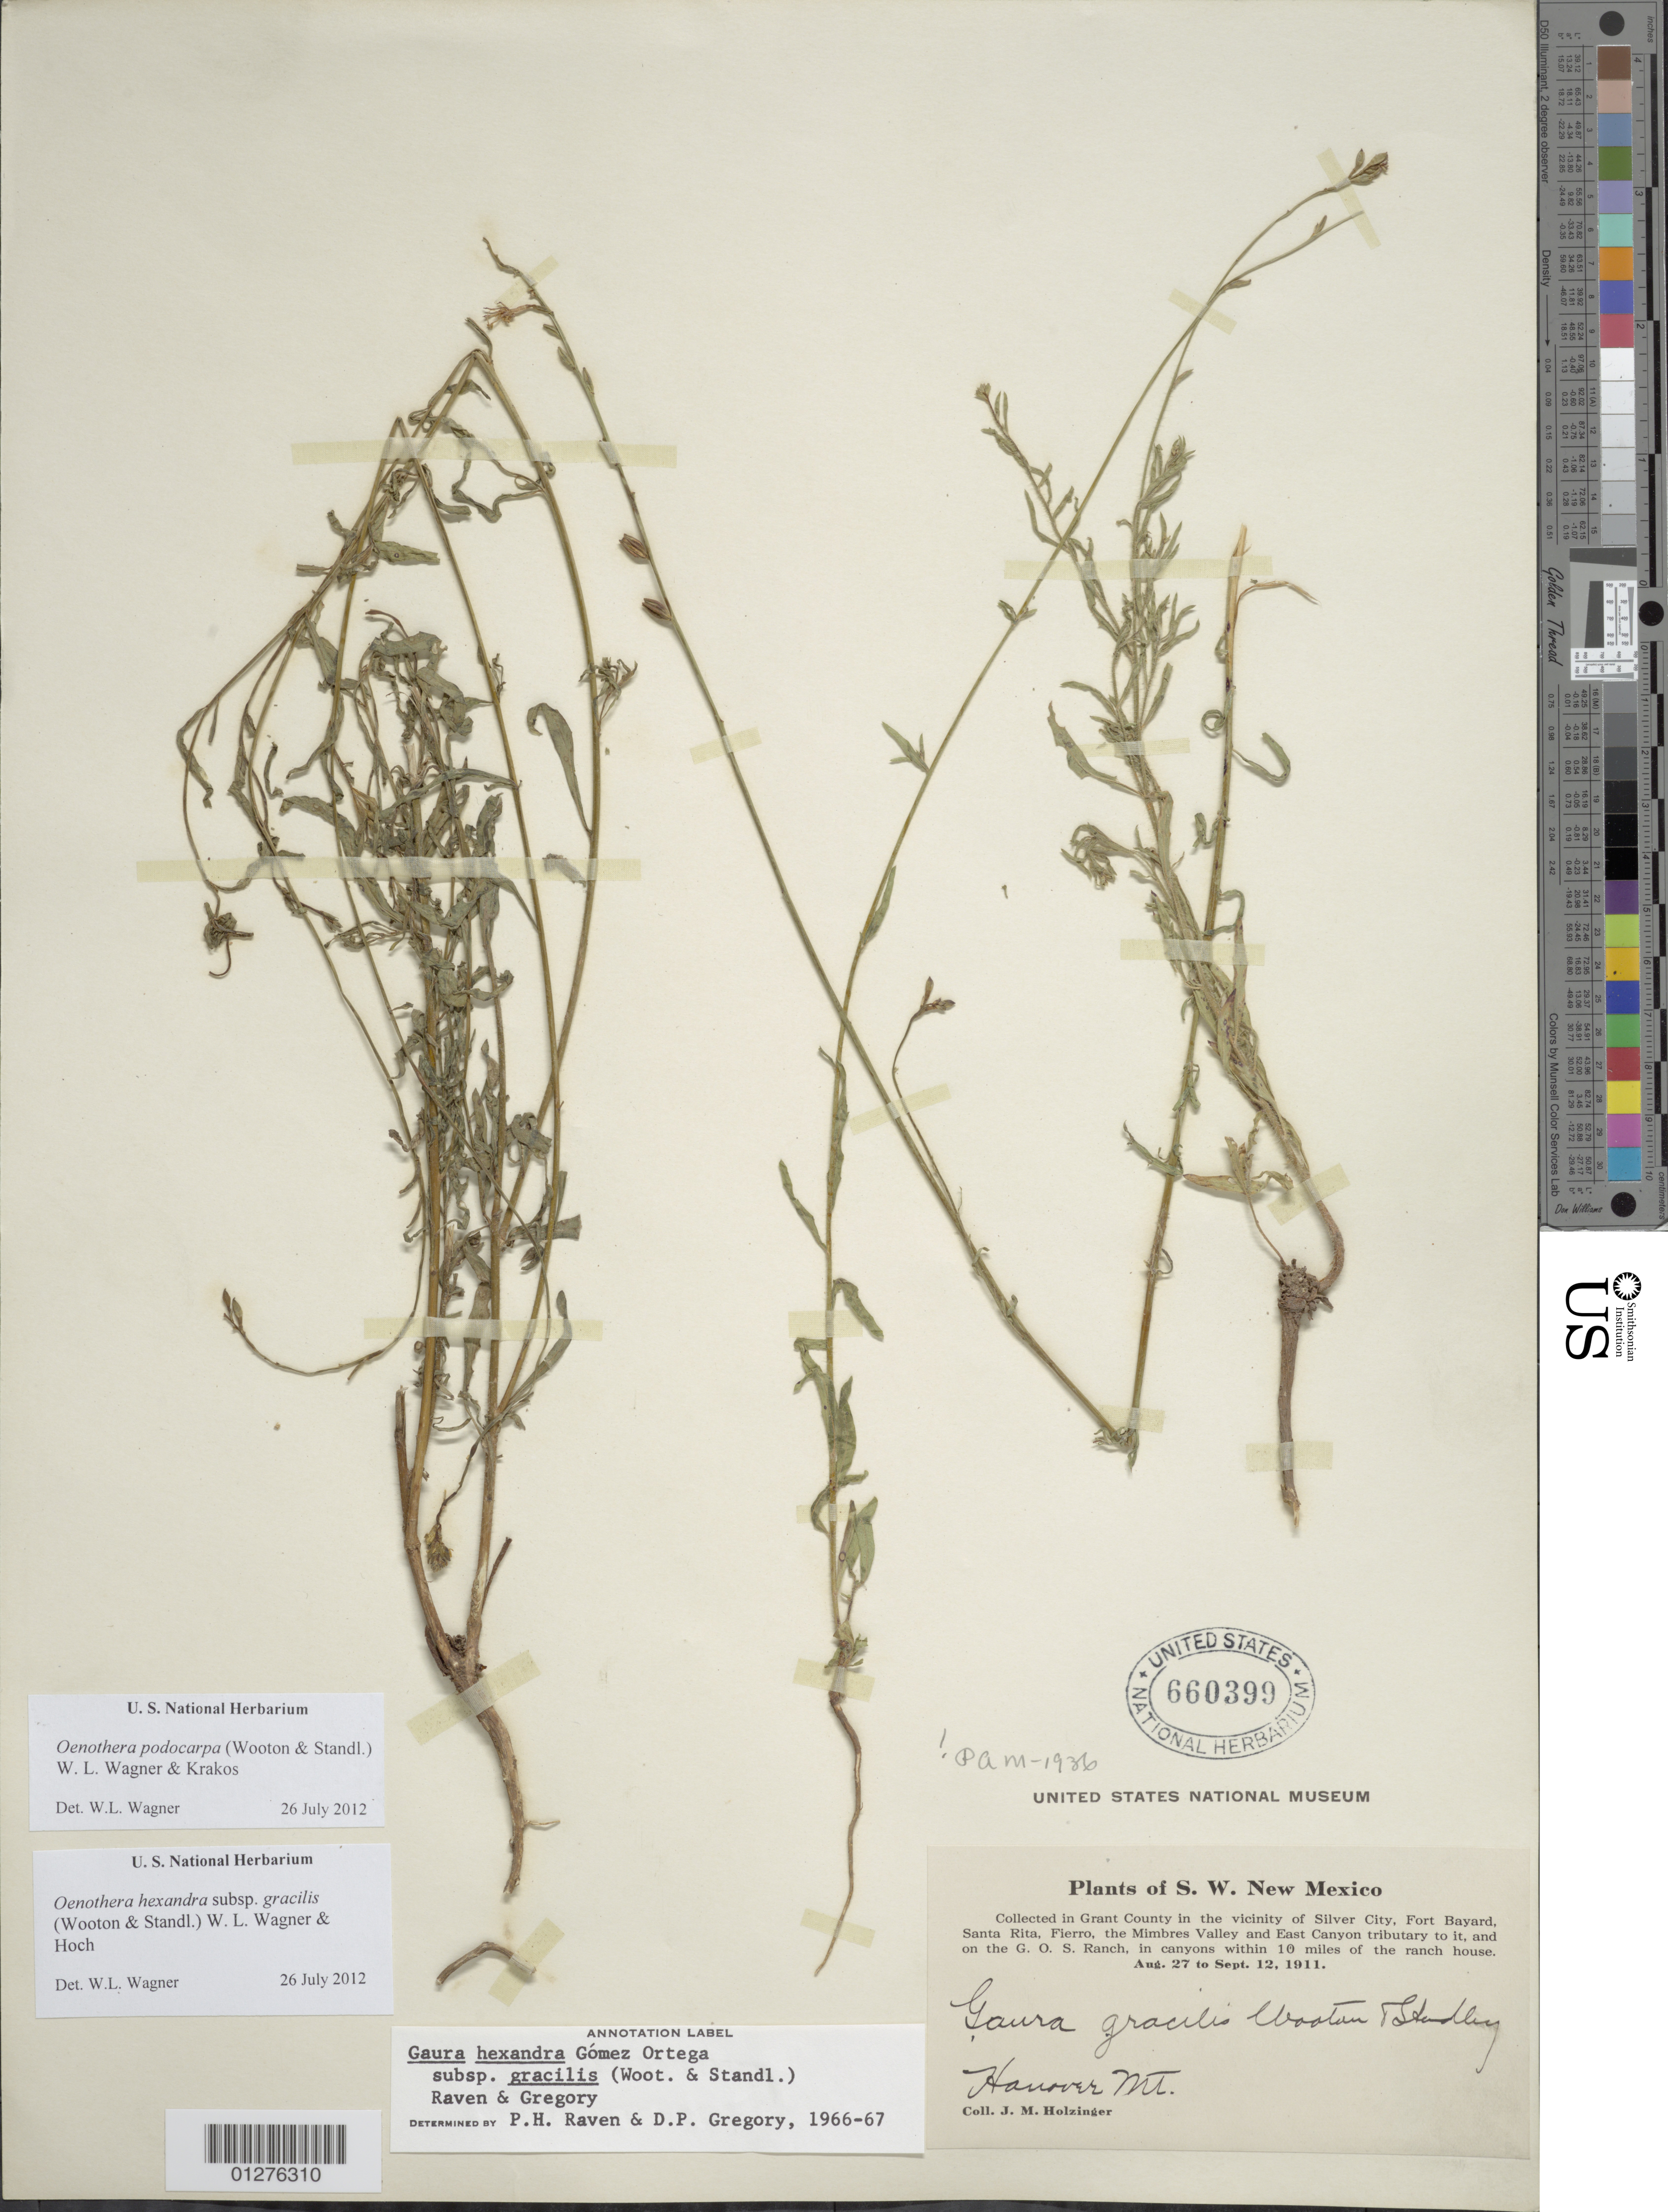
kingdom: Plantae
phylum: Tracheophyta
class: Magnoliopsida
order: Myrtales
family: Onagraceae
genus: Oenothera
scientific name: Oenothera podocarpa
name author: (Wooton & Standl.) Krakos & W.L. Wagner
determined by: Wagner, W. L., (BOT), Smithsonian Institution - National Museum of Natural History (UNITED STATES)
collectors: J. M. Holzinger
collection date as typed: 27 Aug 1911 to 12 Sep 1911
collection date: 1911-08-27/1911-09-12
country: United States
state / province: New Mexico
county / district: Grant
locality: Silver City, Fort Bayard, Santa Rita, Fierro. Hanover Mts.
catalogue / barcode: US 660399